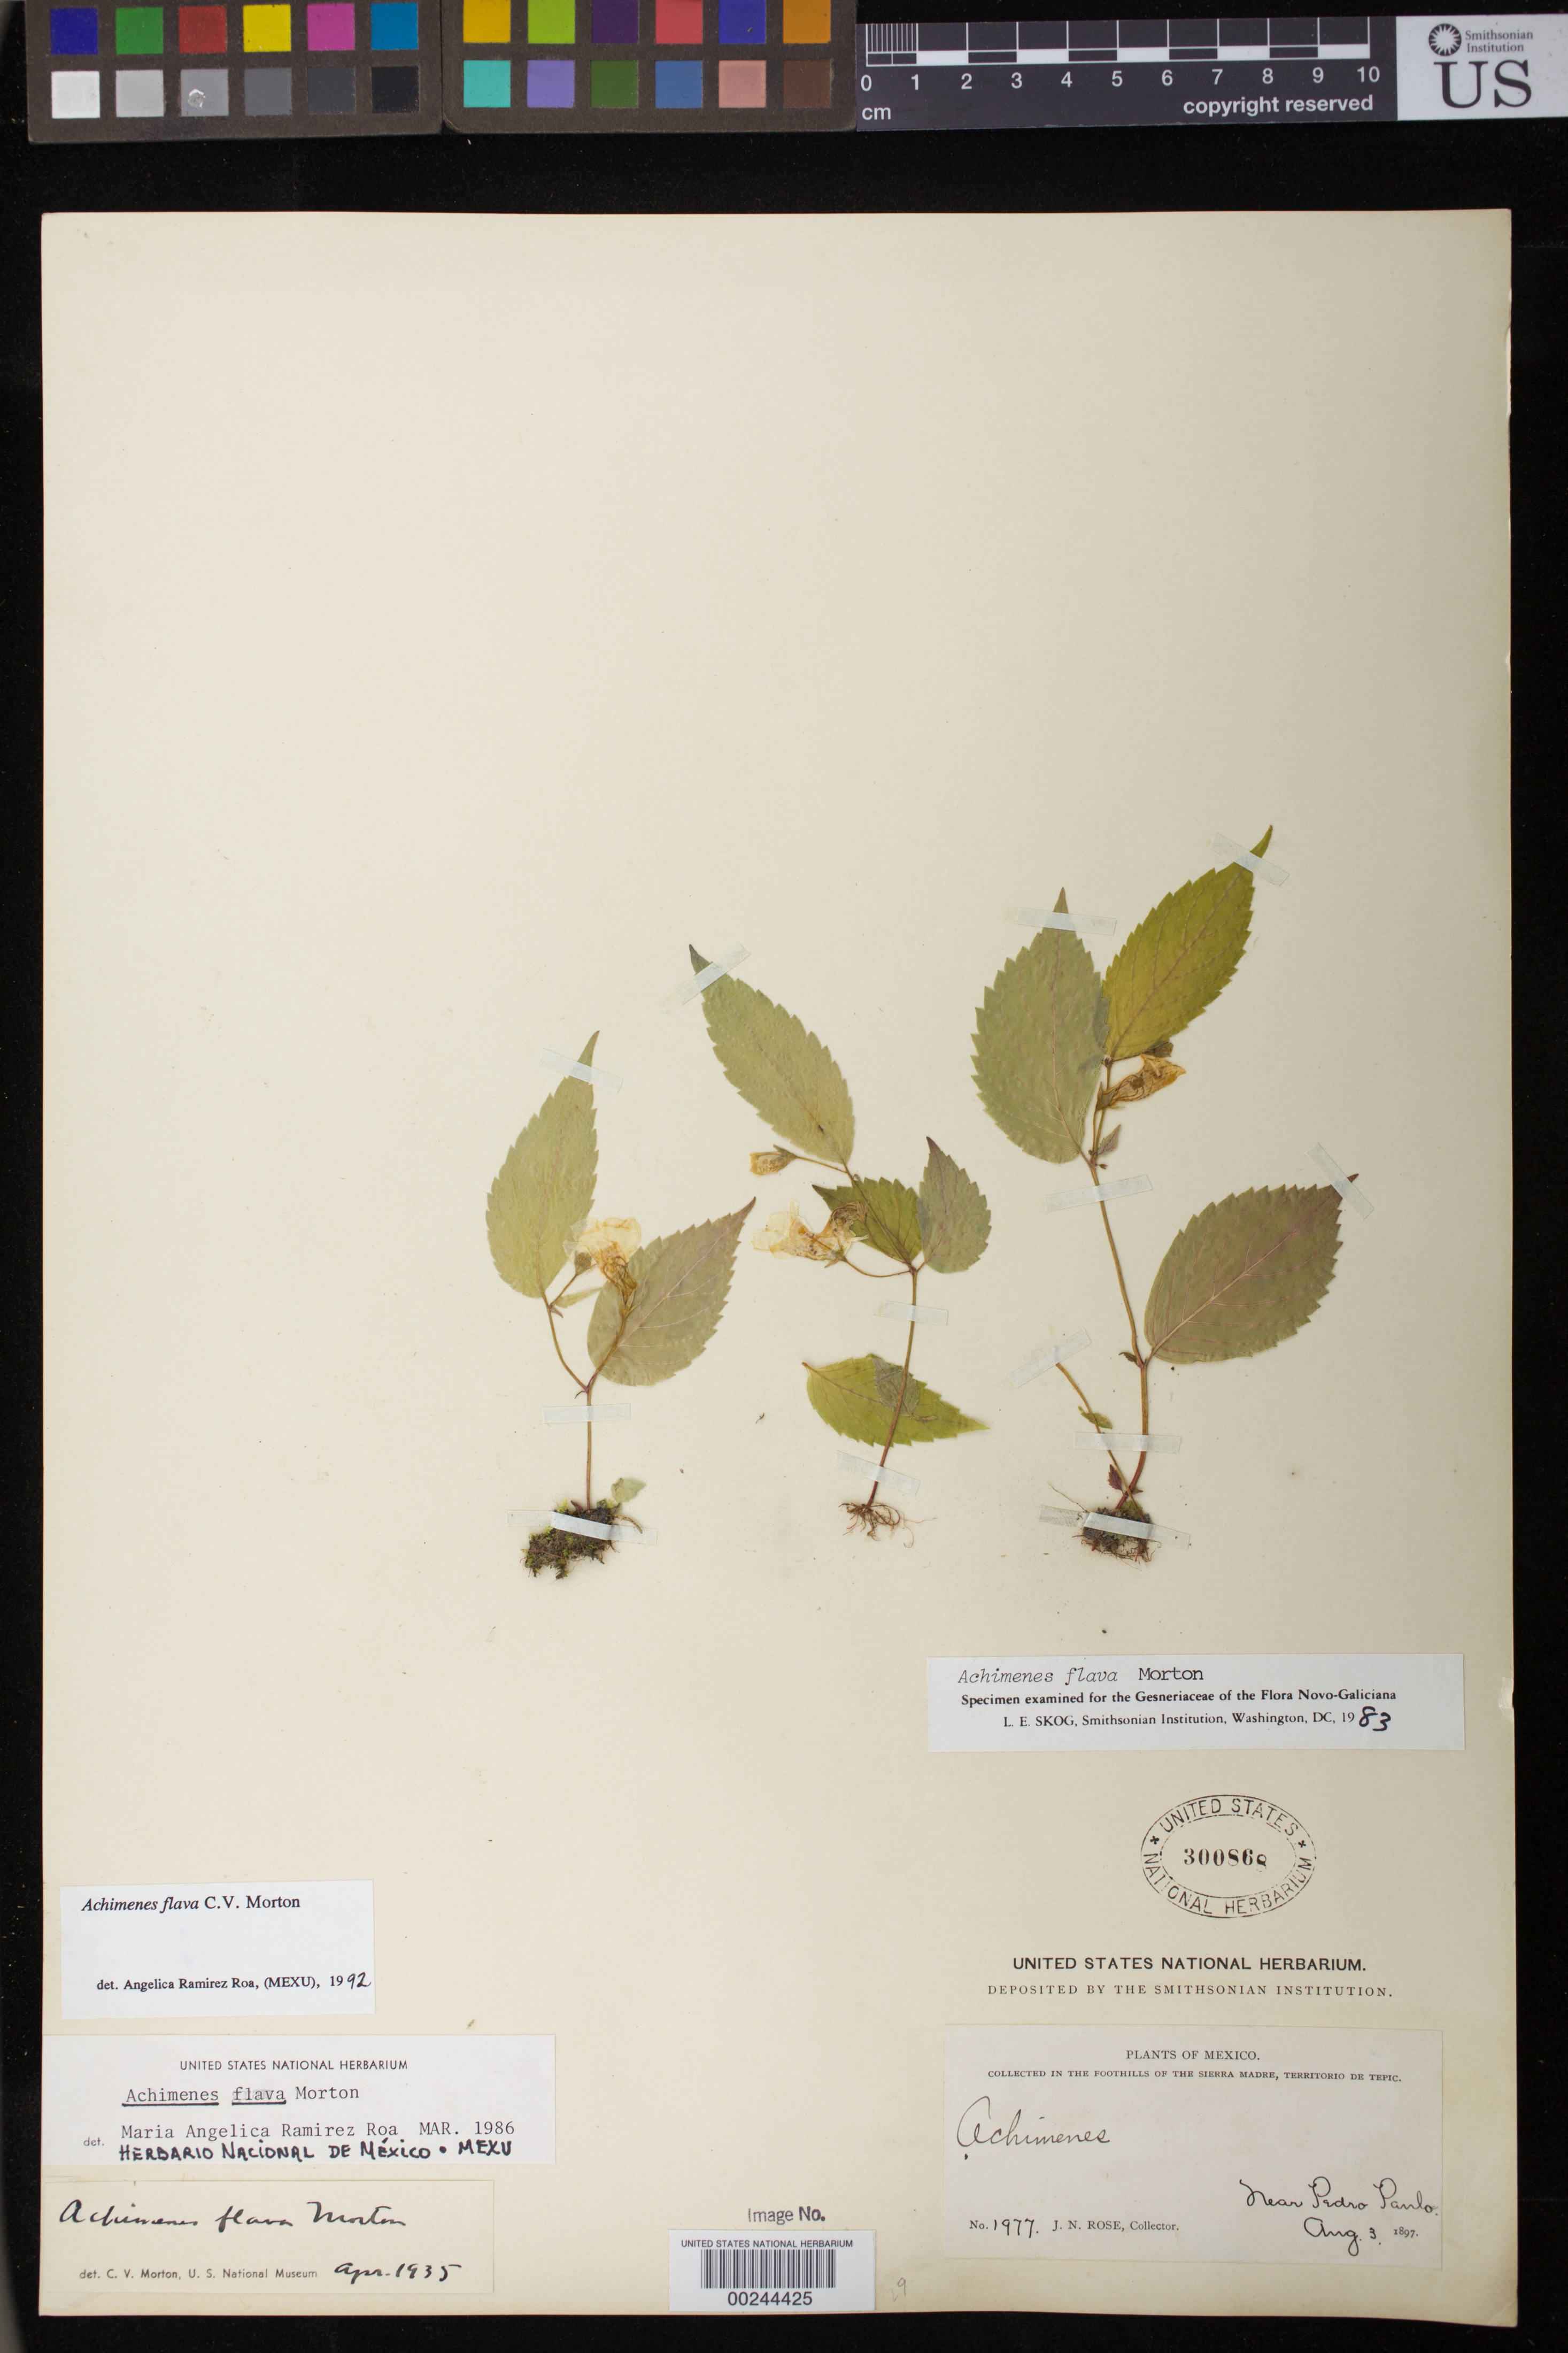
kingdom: Plantae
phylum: Tracheophyta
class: Magnoliopsida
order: Lamiales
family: Gesneriaceae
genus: Achimenes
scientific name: Achimenes flava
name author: C.V. Morton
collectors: J. N. Rose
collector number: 1977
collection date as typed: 03 Aug 1897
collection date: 1897-08-03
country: Mexico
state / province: Nayarit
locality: In the foothills of the Sierra Madre, territory of Tepic, near Pedro Paulo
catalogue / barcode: US 300868